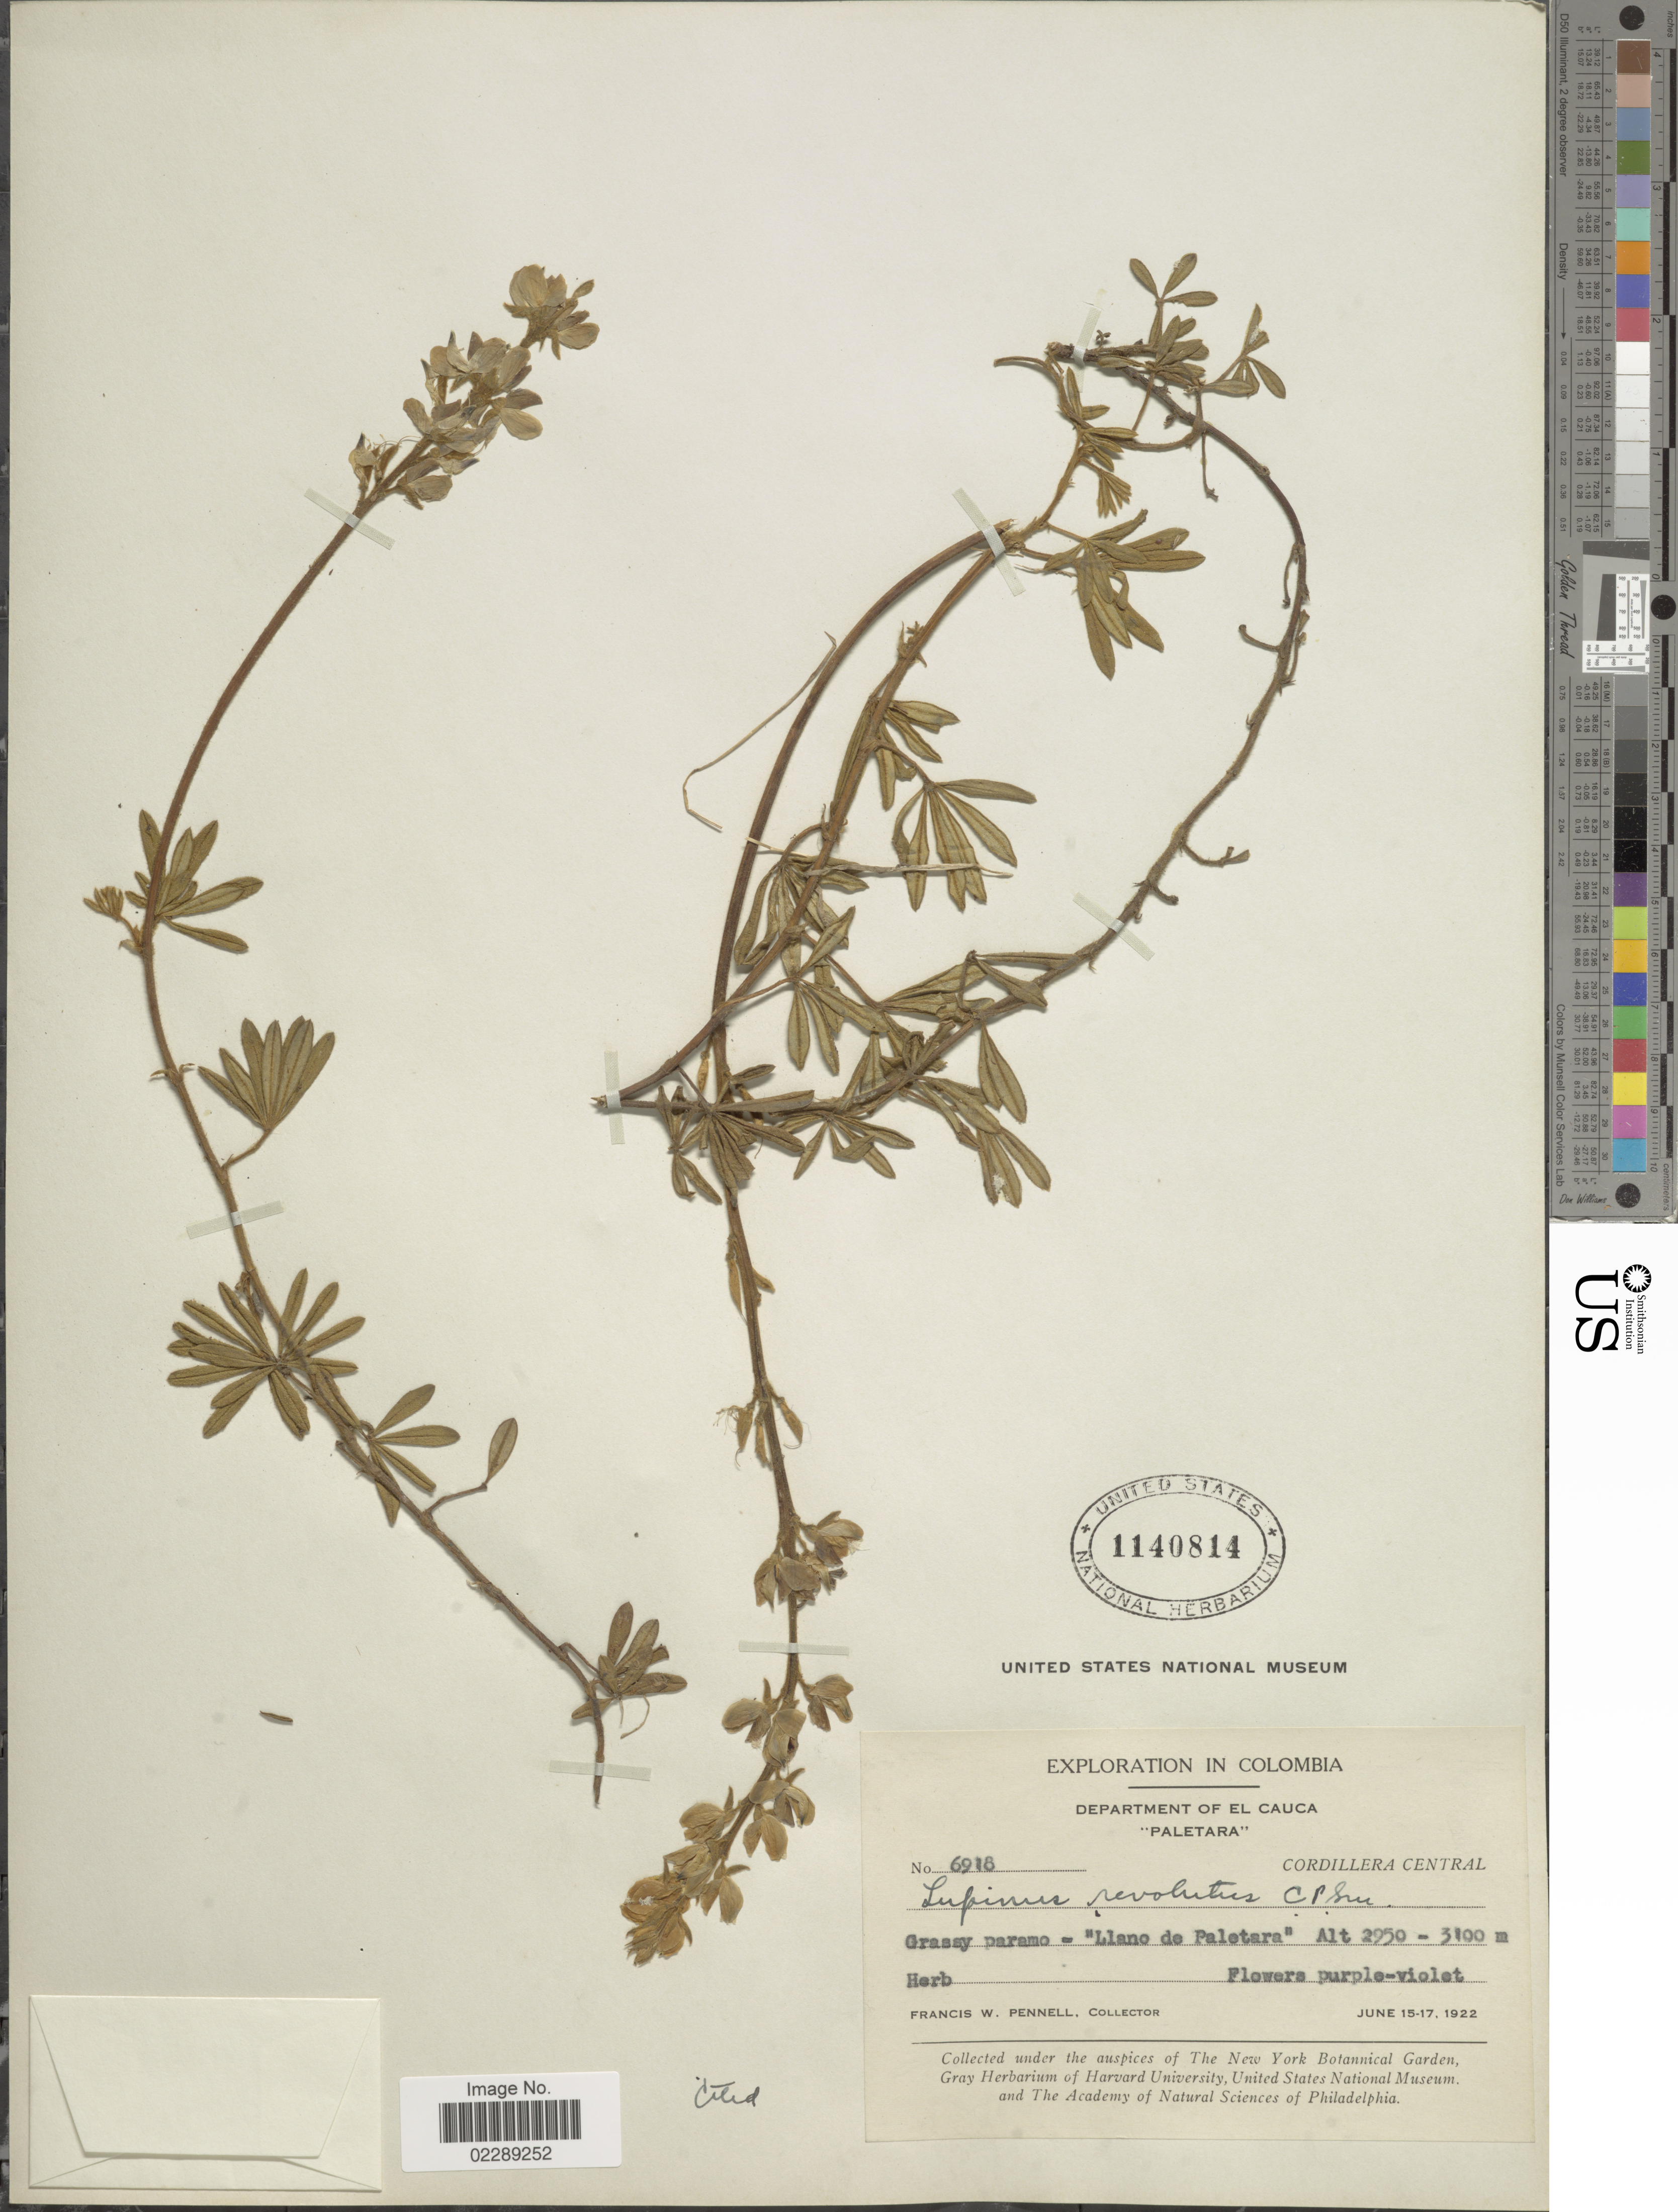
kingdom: Plantae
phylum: Tracheophyta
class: Magnoliopsida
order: Fabales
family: Fabaceae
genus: Lupinus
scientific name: Lupinus revolutus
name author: C.P. Sm.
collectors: F. W. Pennell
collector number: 6918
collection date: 1922-06-15/1922-06-17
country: Colombia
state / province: Cauca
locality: Department of El Cauca. "Paletara". Cordillera Central. Grassy paramo - "Llano de Paletara"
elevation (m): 2950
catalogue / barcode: US 1140814